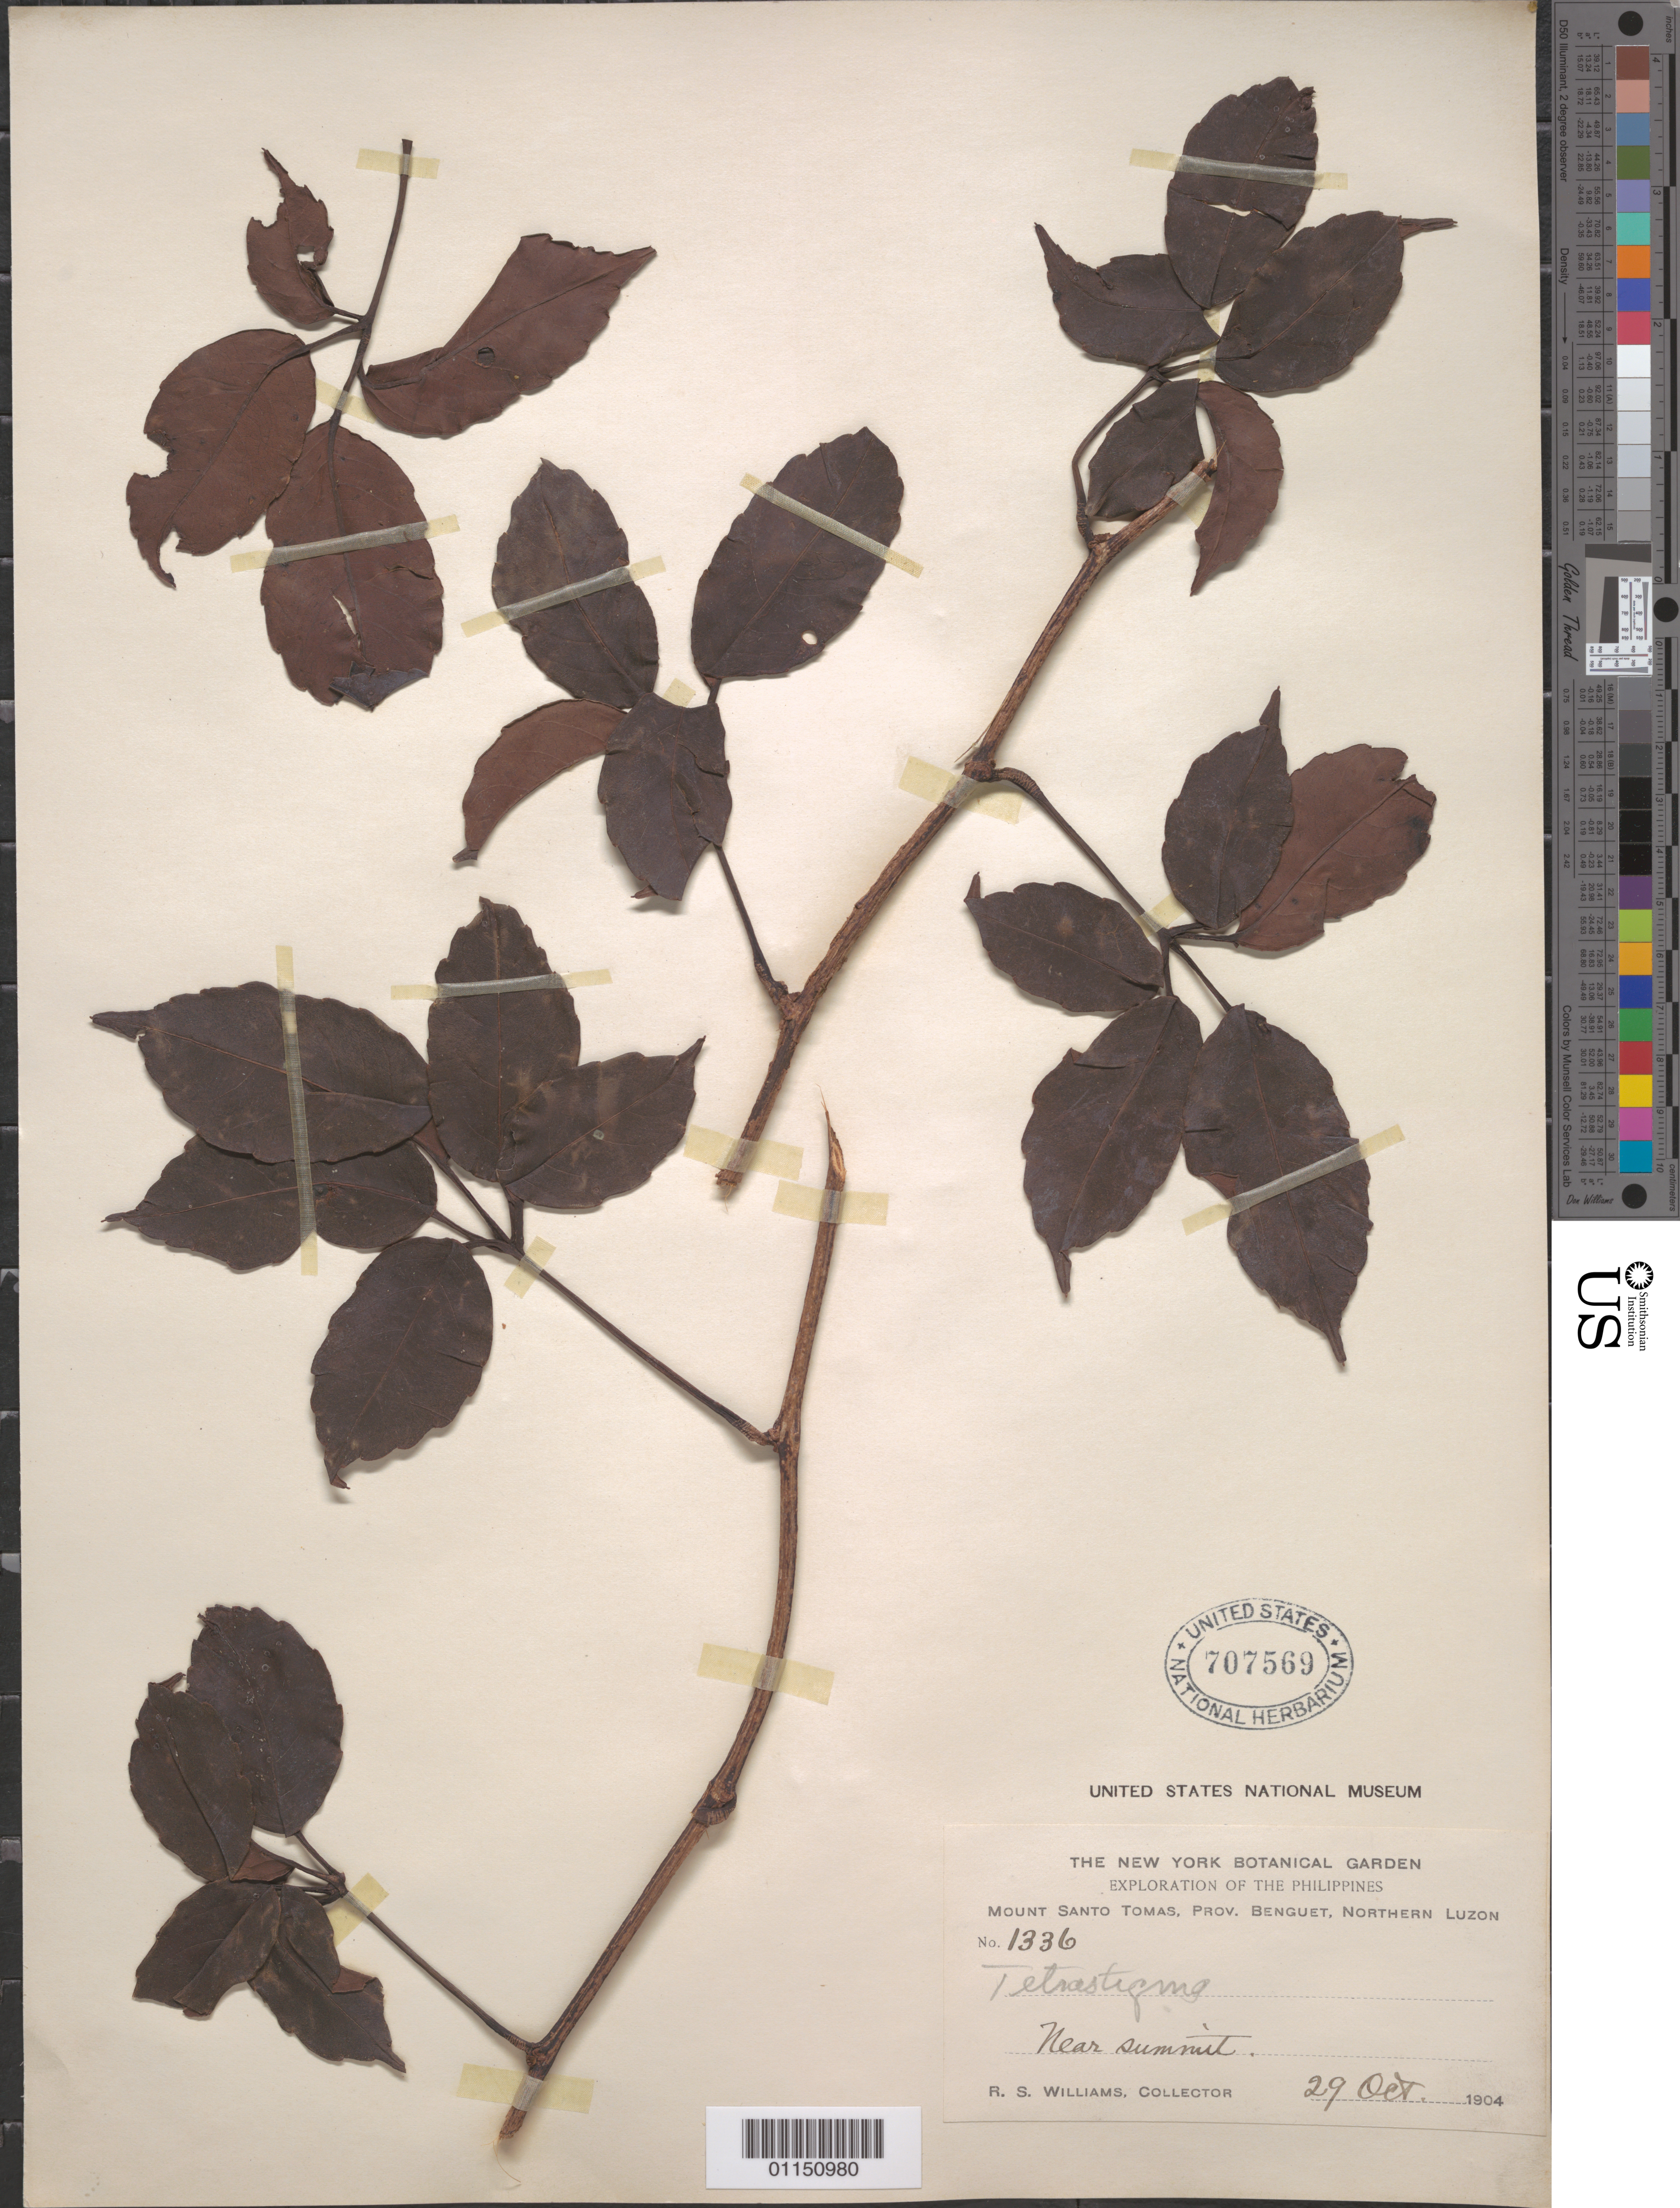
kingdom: Plantae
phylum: Tracheophyta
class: Magnoliopsida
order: Vitales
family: Vitaceae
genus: Tetrastigma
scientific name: Tetrastigma sp.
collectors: R. S. Williams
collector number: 1336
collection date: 1904-10-29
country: Philippines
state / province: Cordillera (Administrative Region)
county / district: Benguet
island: Luzon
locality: Mt Santo Tomas, Northern Luzon, near summit.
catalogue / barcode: US 707569